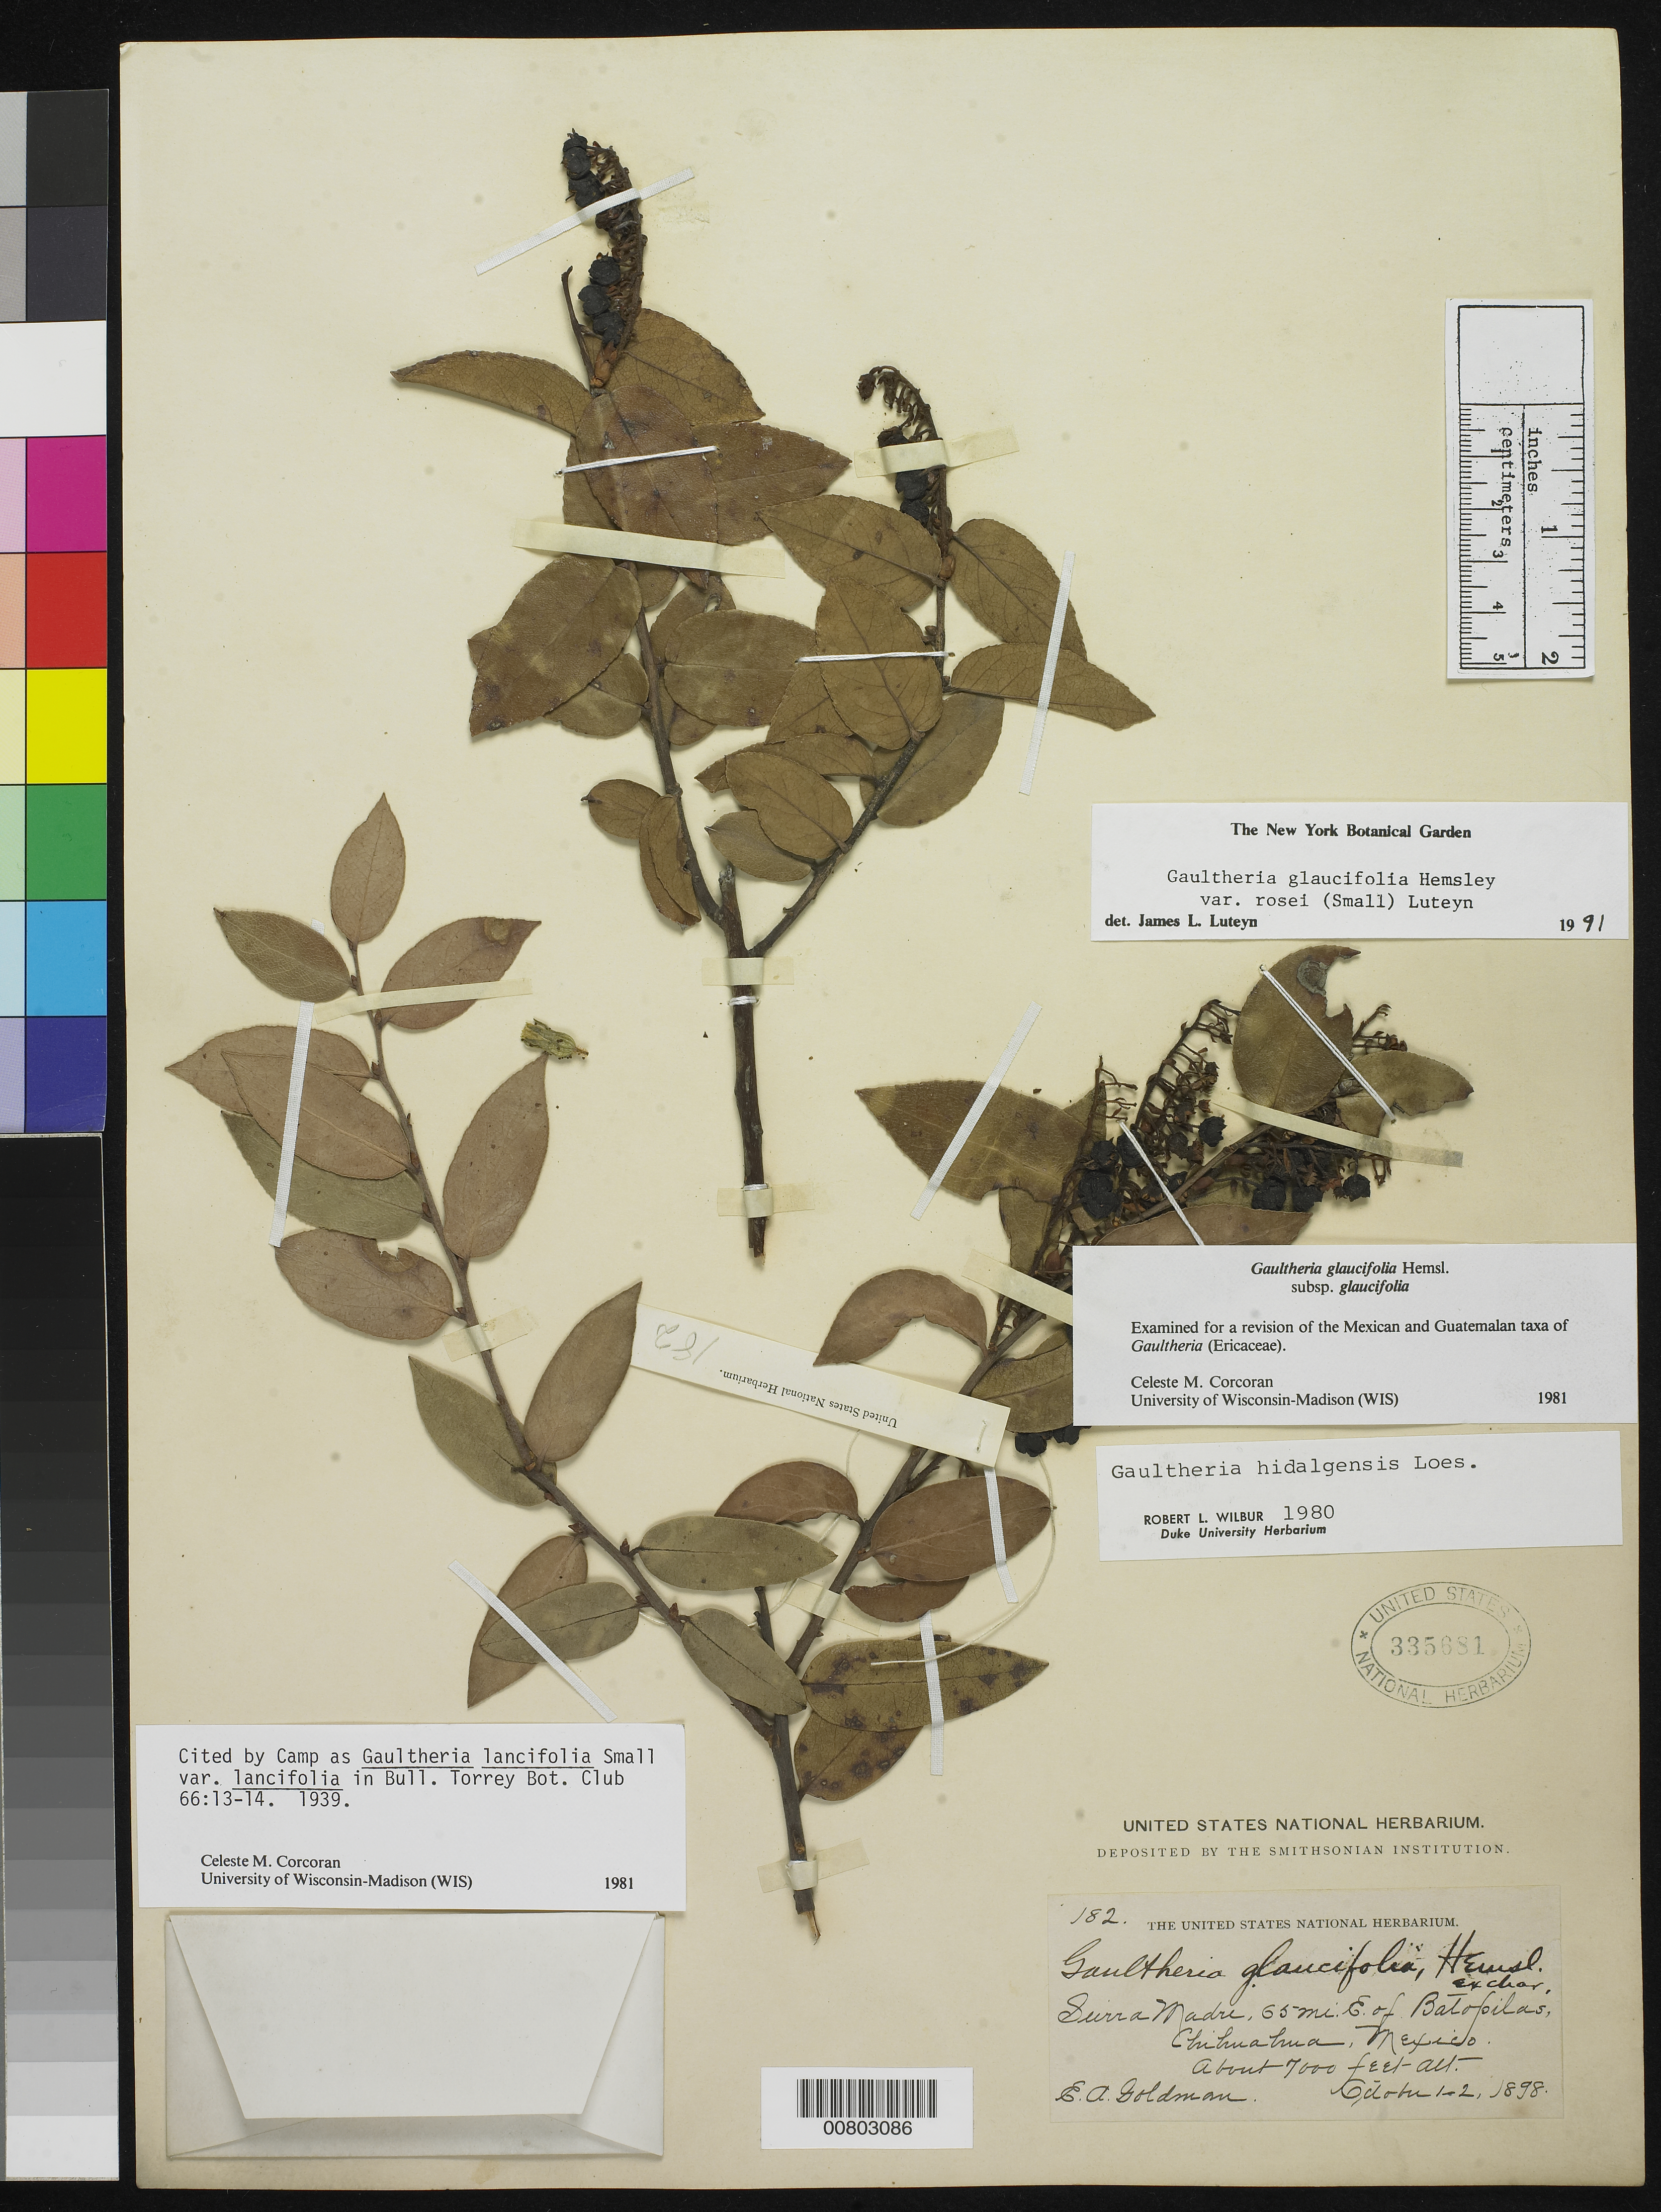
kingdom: Plantae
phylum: Tracheophyta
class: Magnoliopsida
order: Ericales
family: Ericaceae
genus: Gaultheria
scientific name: Gaultheria glaucifolia var. rosei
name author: (Small) Luteyn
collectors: E. A. Goldman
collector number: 182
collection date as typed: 01 Oct 1898 to 02 Oct 1898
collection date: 1898-10-01/1898-10-02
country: Mexico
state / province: Chihuahua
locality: Sierra Madre, 65 mi. E of Batopilas, Chihuahua.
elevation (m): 2134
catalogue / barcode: US 335681